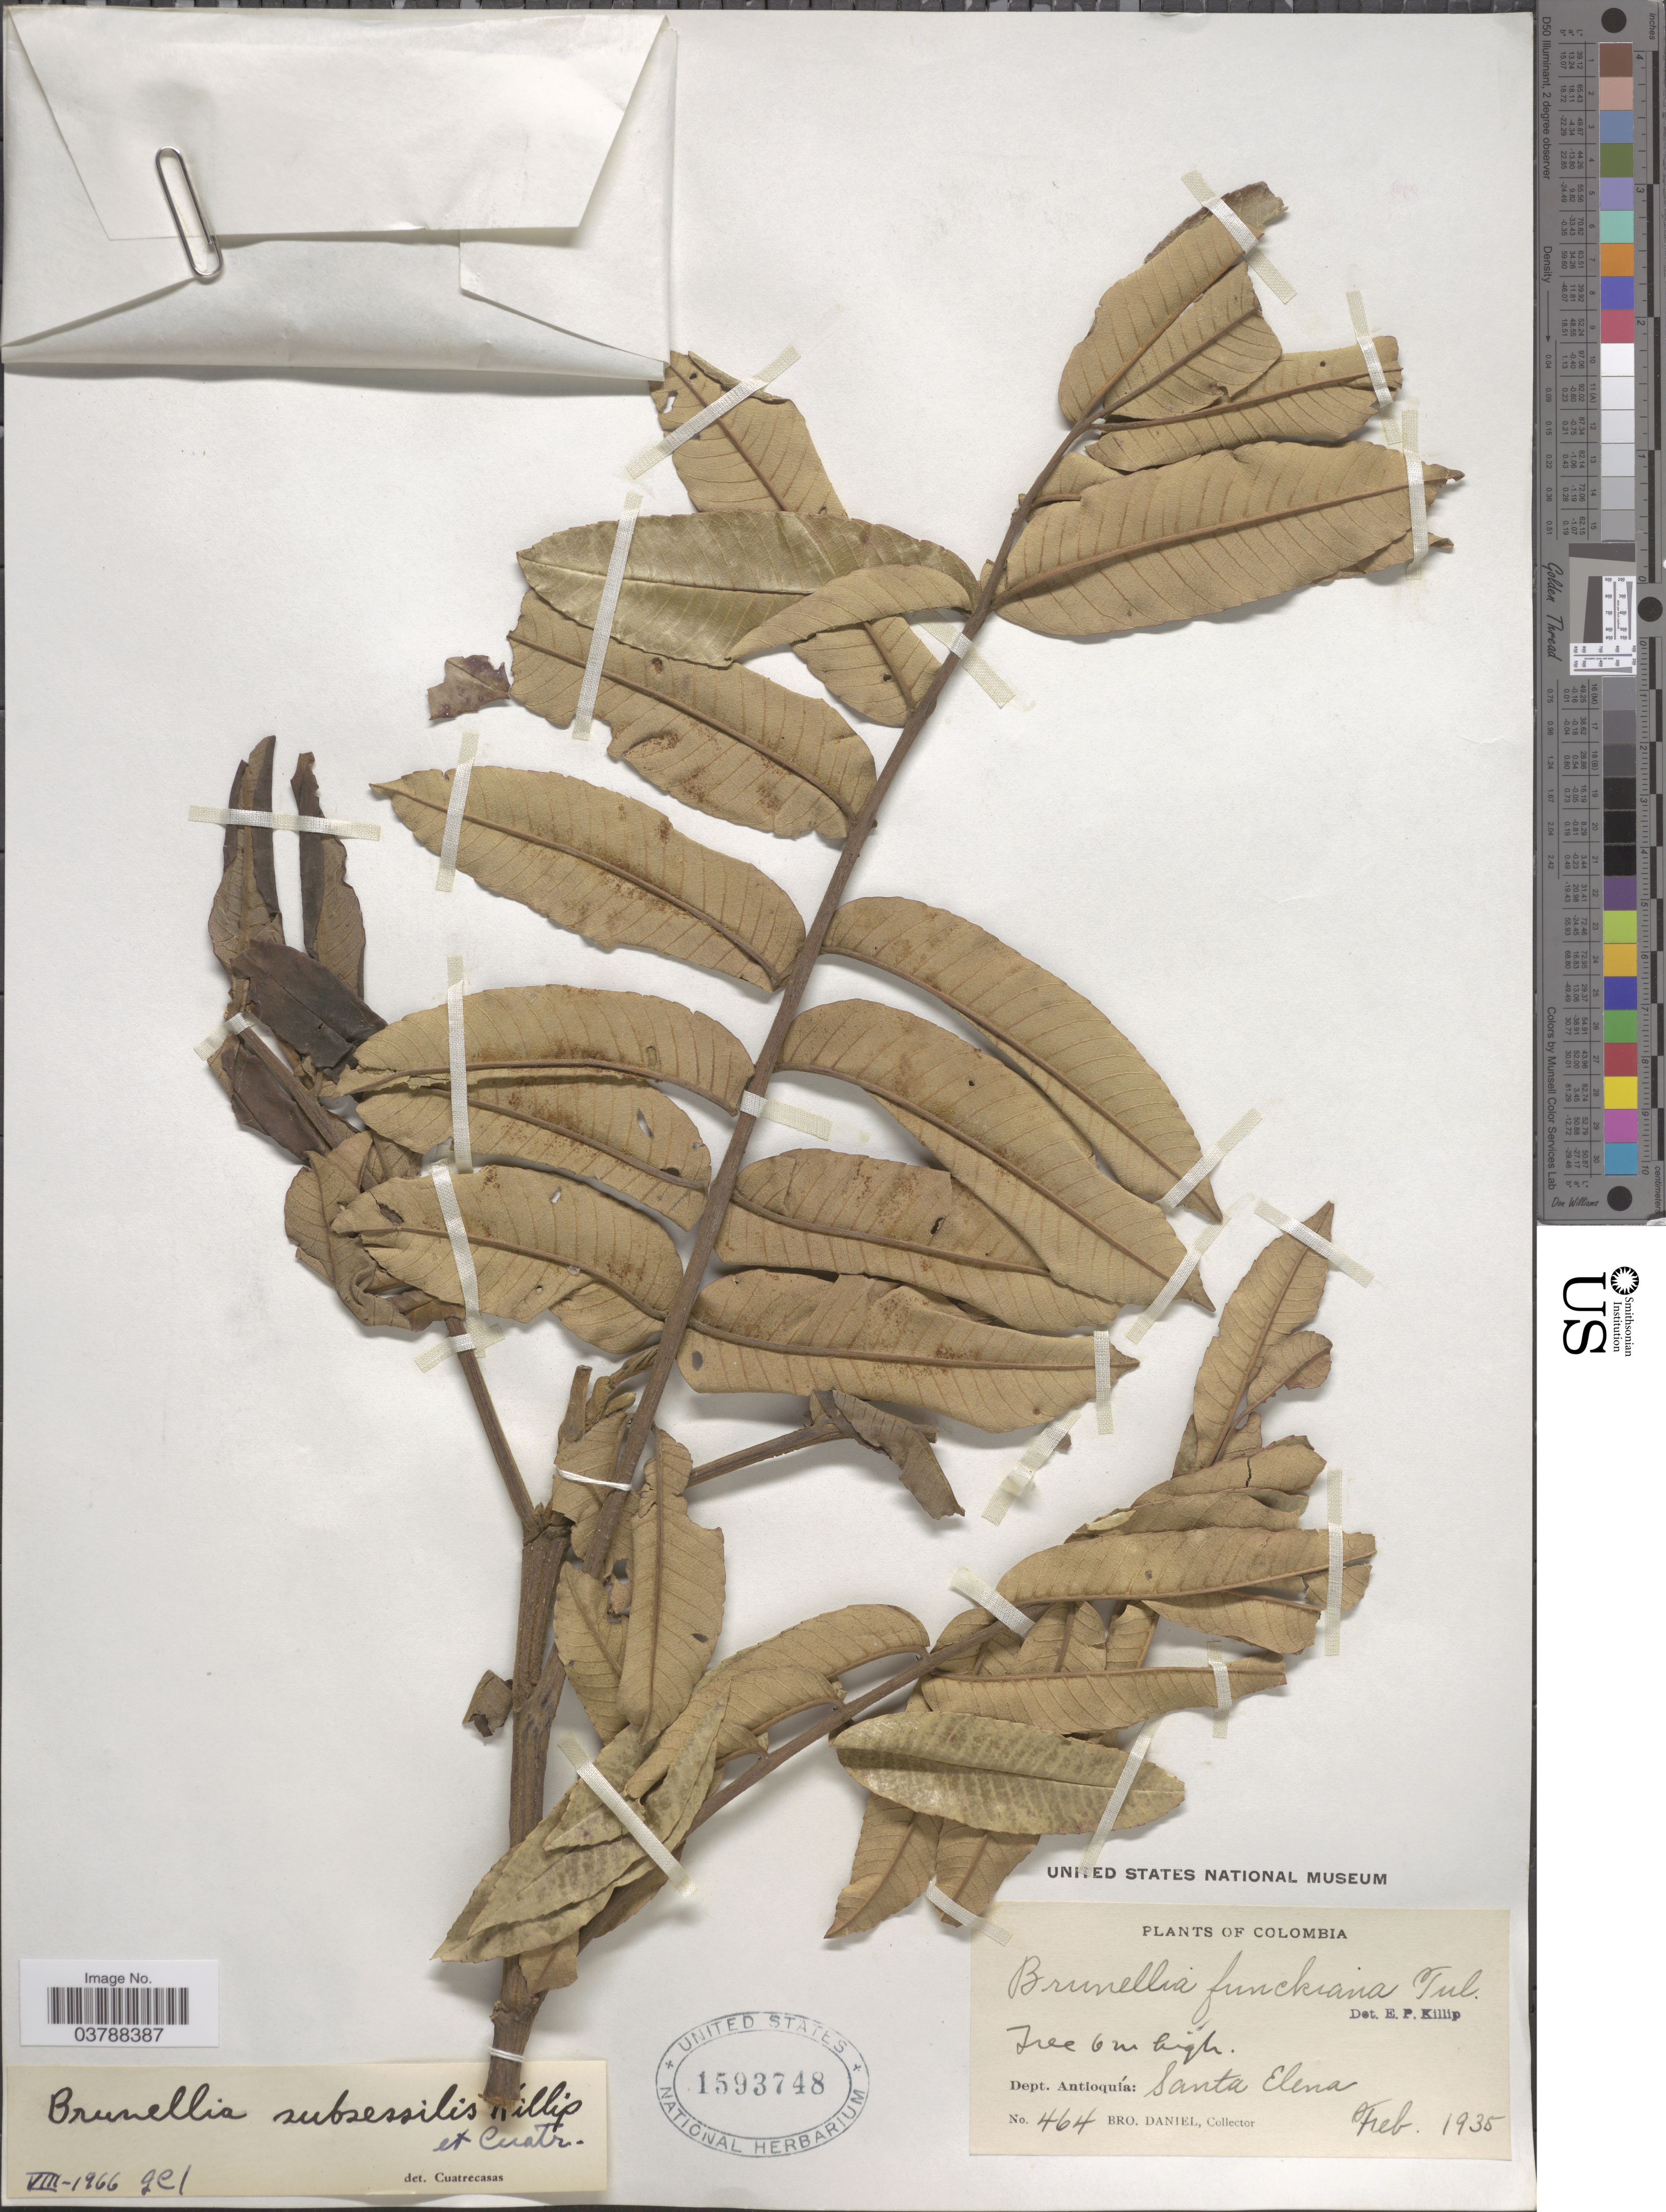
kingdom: Plantae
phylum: Tracheophyta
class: Magnoliopsida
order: Oxalidales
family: Brunelliaceae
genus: Brunellia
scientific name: Brunellia subsessilis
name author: Killip & Cuatrec.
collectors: Bro. Daniel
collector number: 464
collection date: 1935-02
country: Colombia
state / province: Antioquia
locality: Dept. Antioquía: Santa Elena.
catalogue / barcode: US 1593748